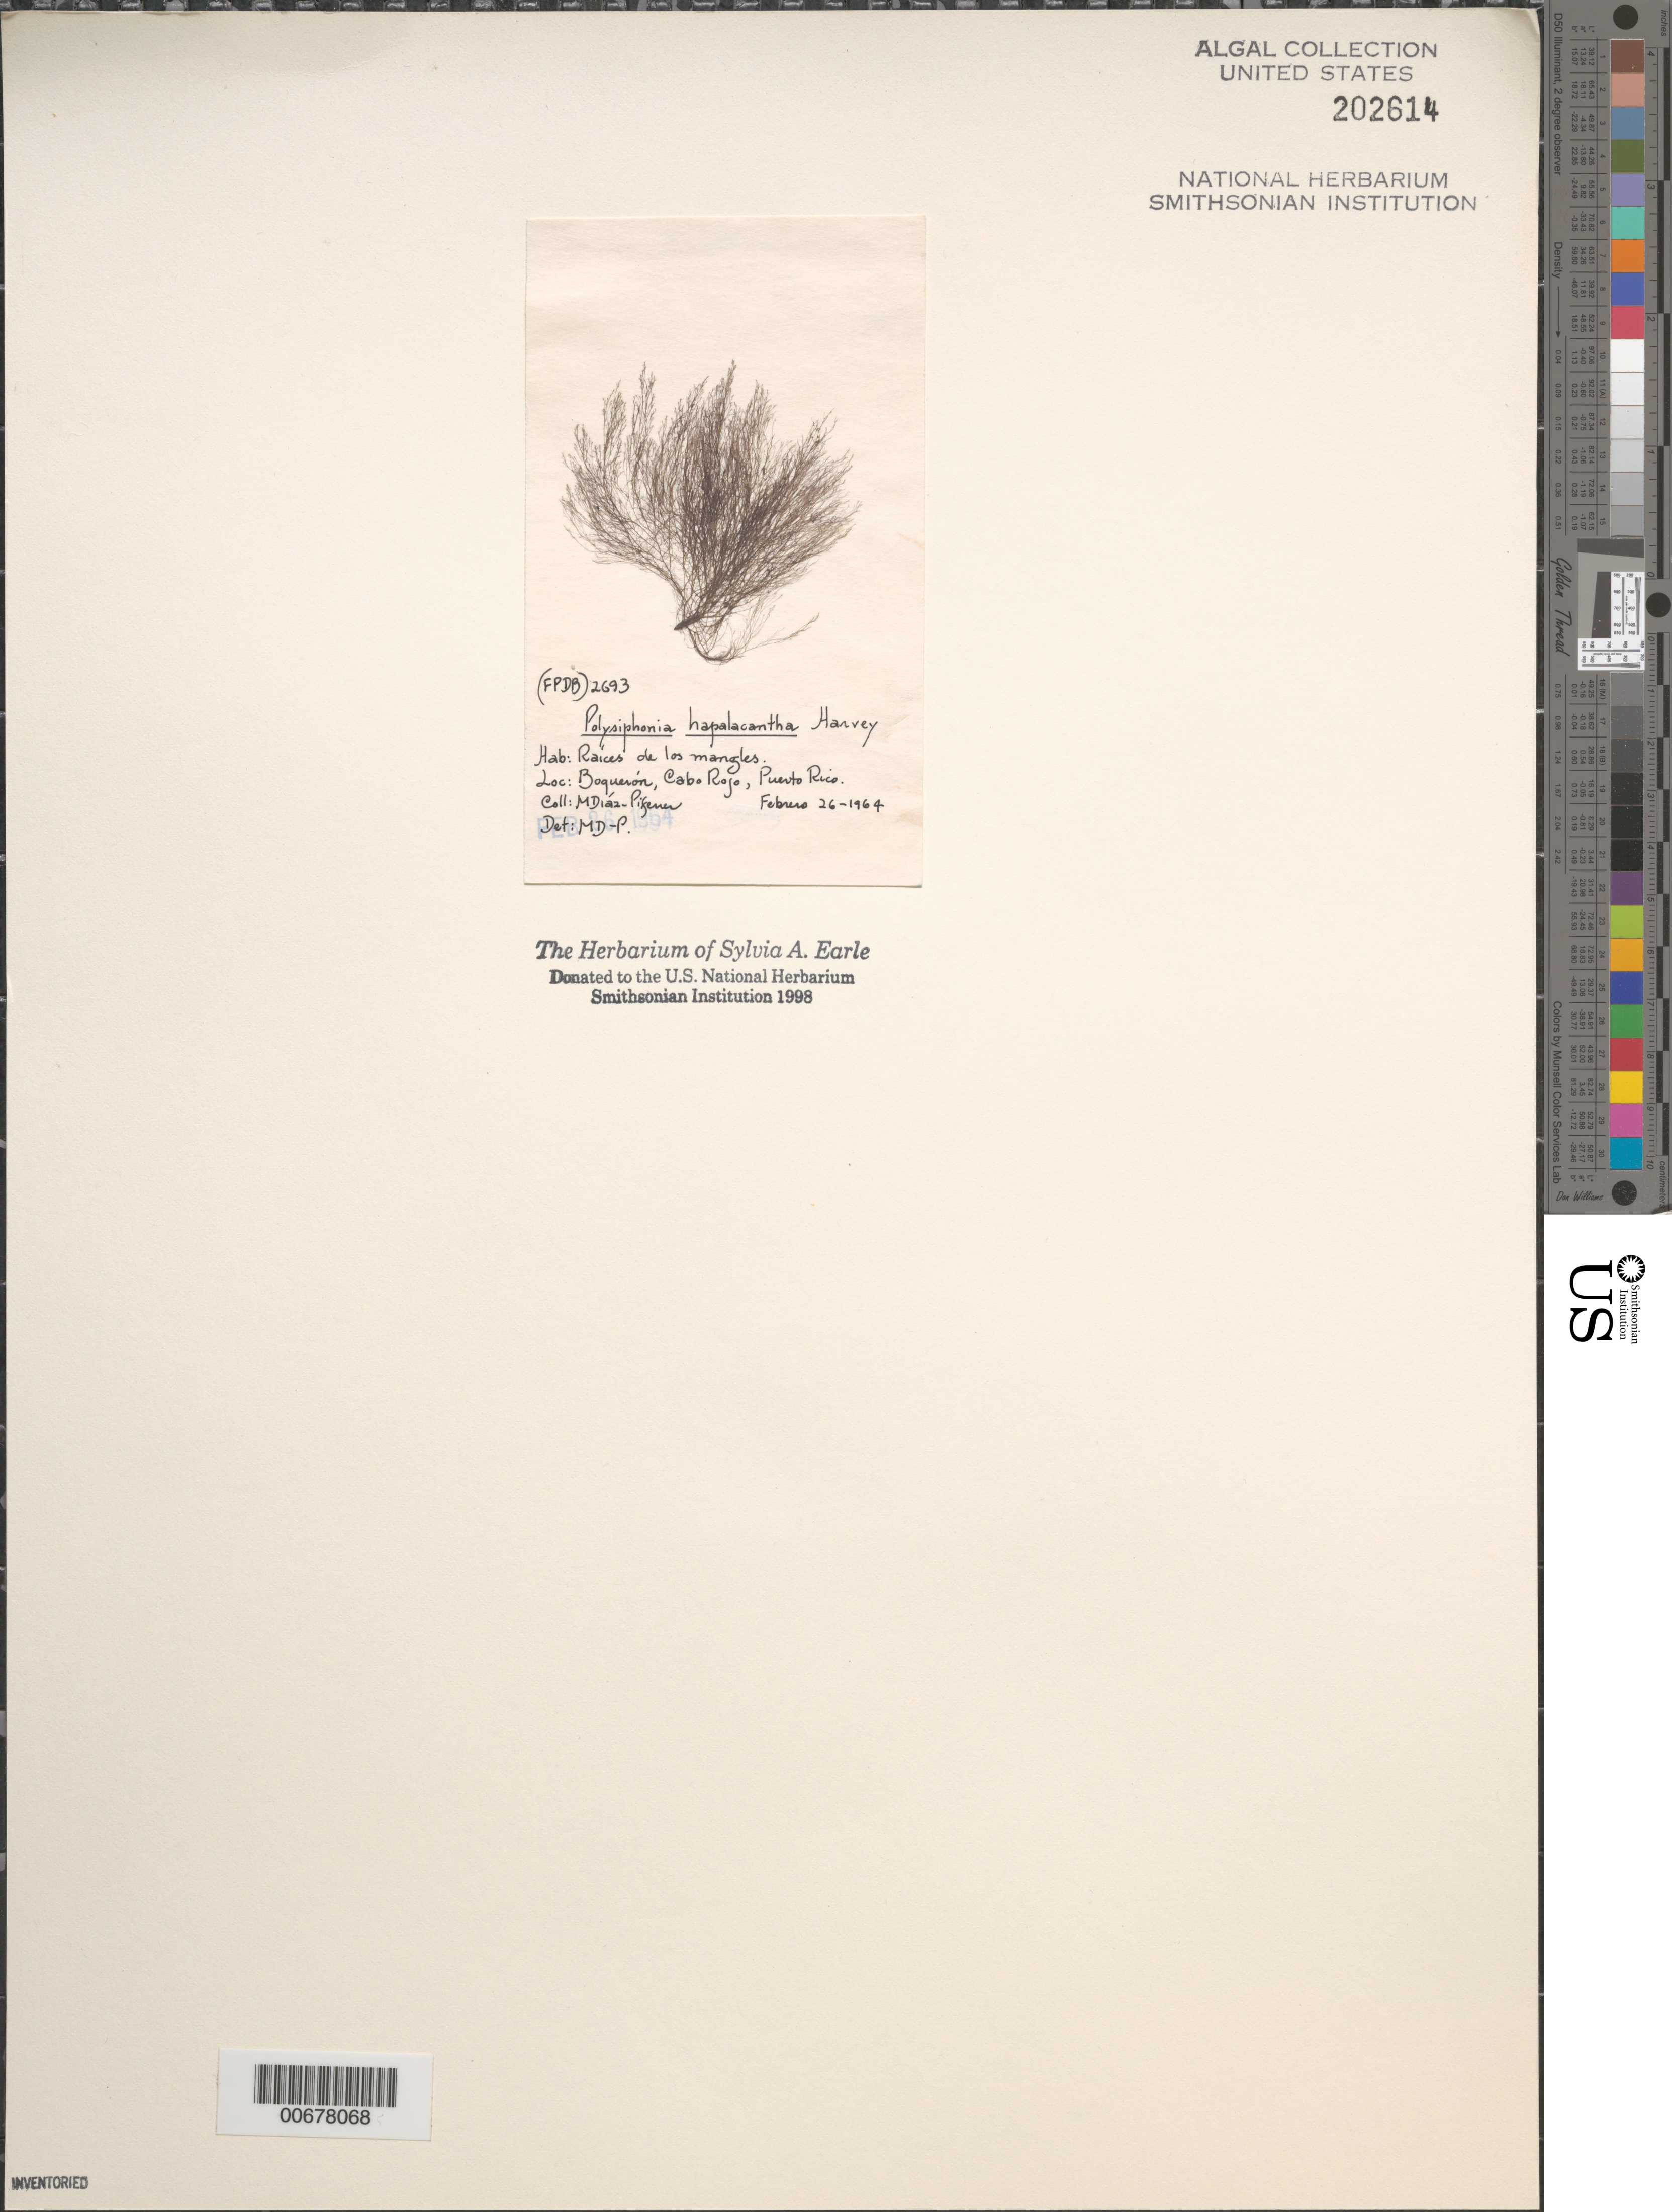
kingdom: Plantae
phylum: Rhodophyta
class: Florideophyceae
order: Ceramiales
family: Rhodomelaceae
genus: Polysiphonia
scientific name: Polysiphonia hapalacantha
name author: Harv.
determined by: Diaz-Piferrer, M.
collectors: M. Diaz-Piferrer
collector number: (FP-DB) 2693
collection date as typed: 26 Feb 1964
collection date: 1964-02-26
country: Puerto Rico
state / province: Cabo Rojo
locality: Boqueron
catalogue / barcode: US 202614